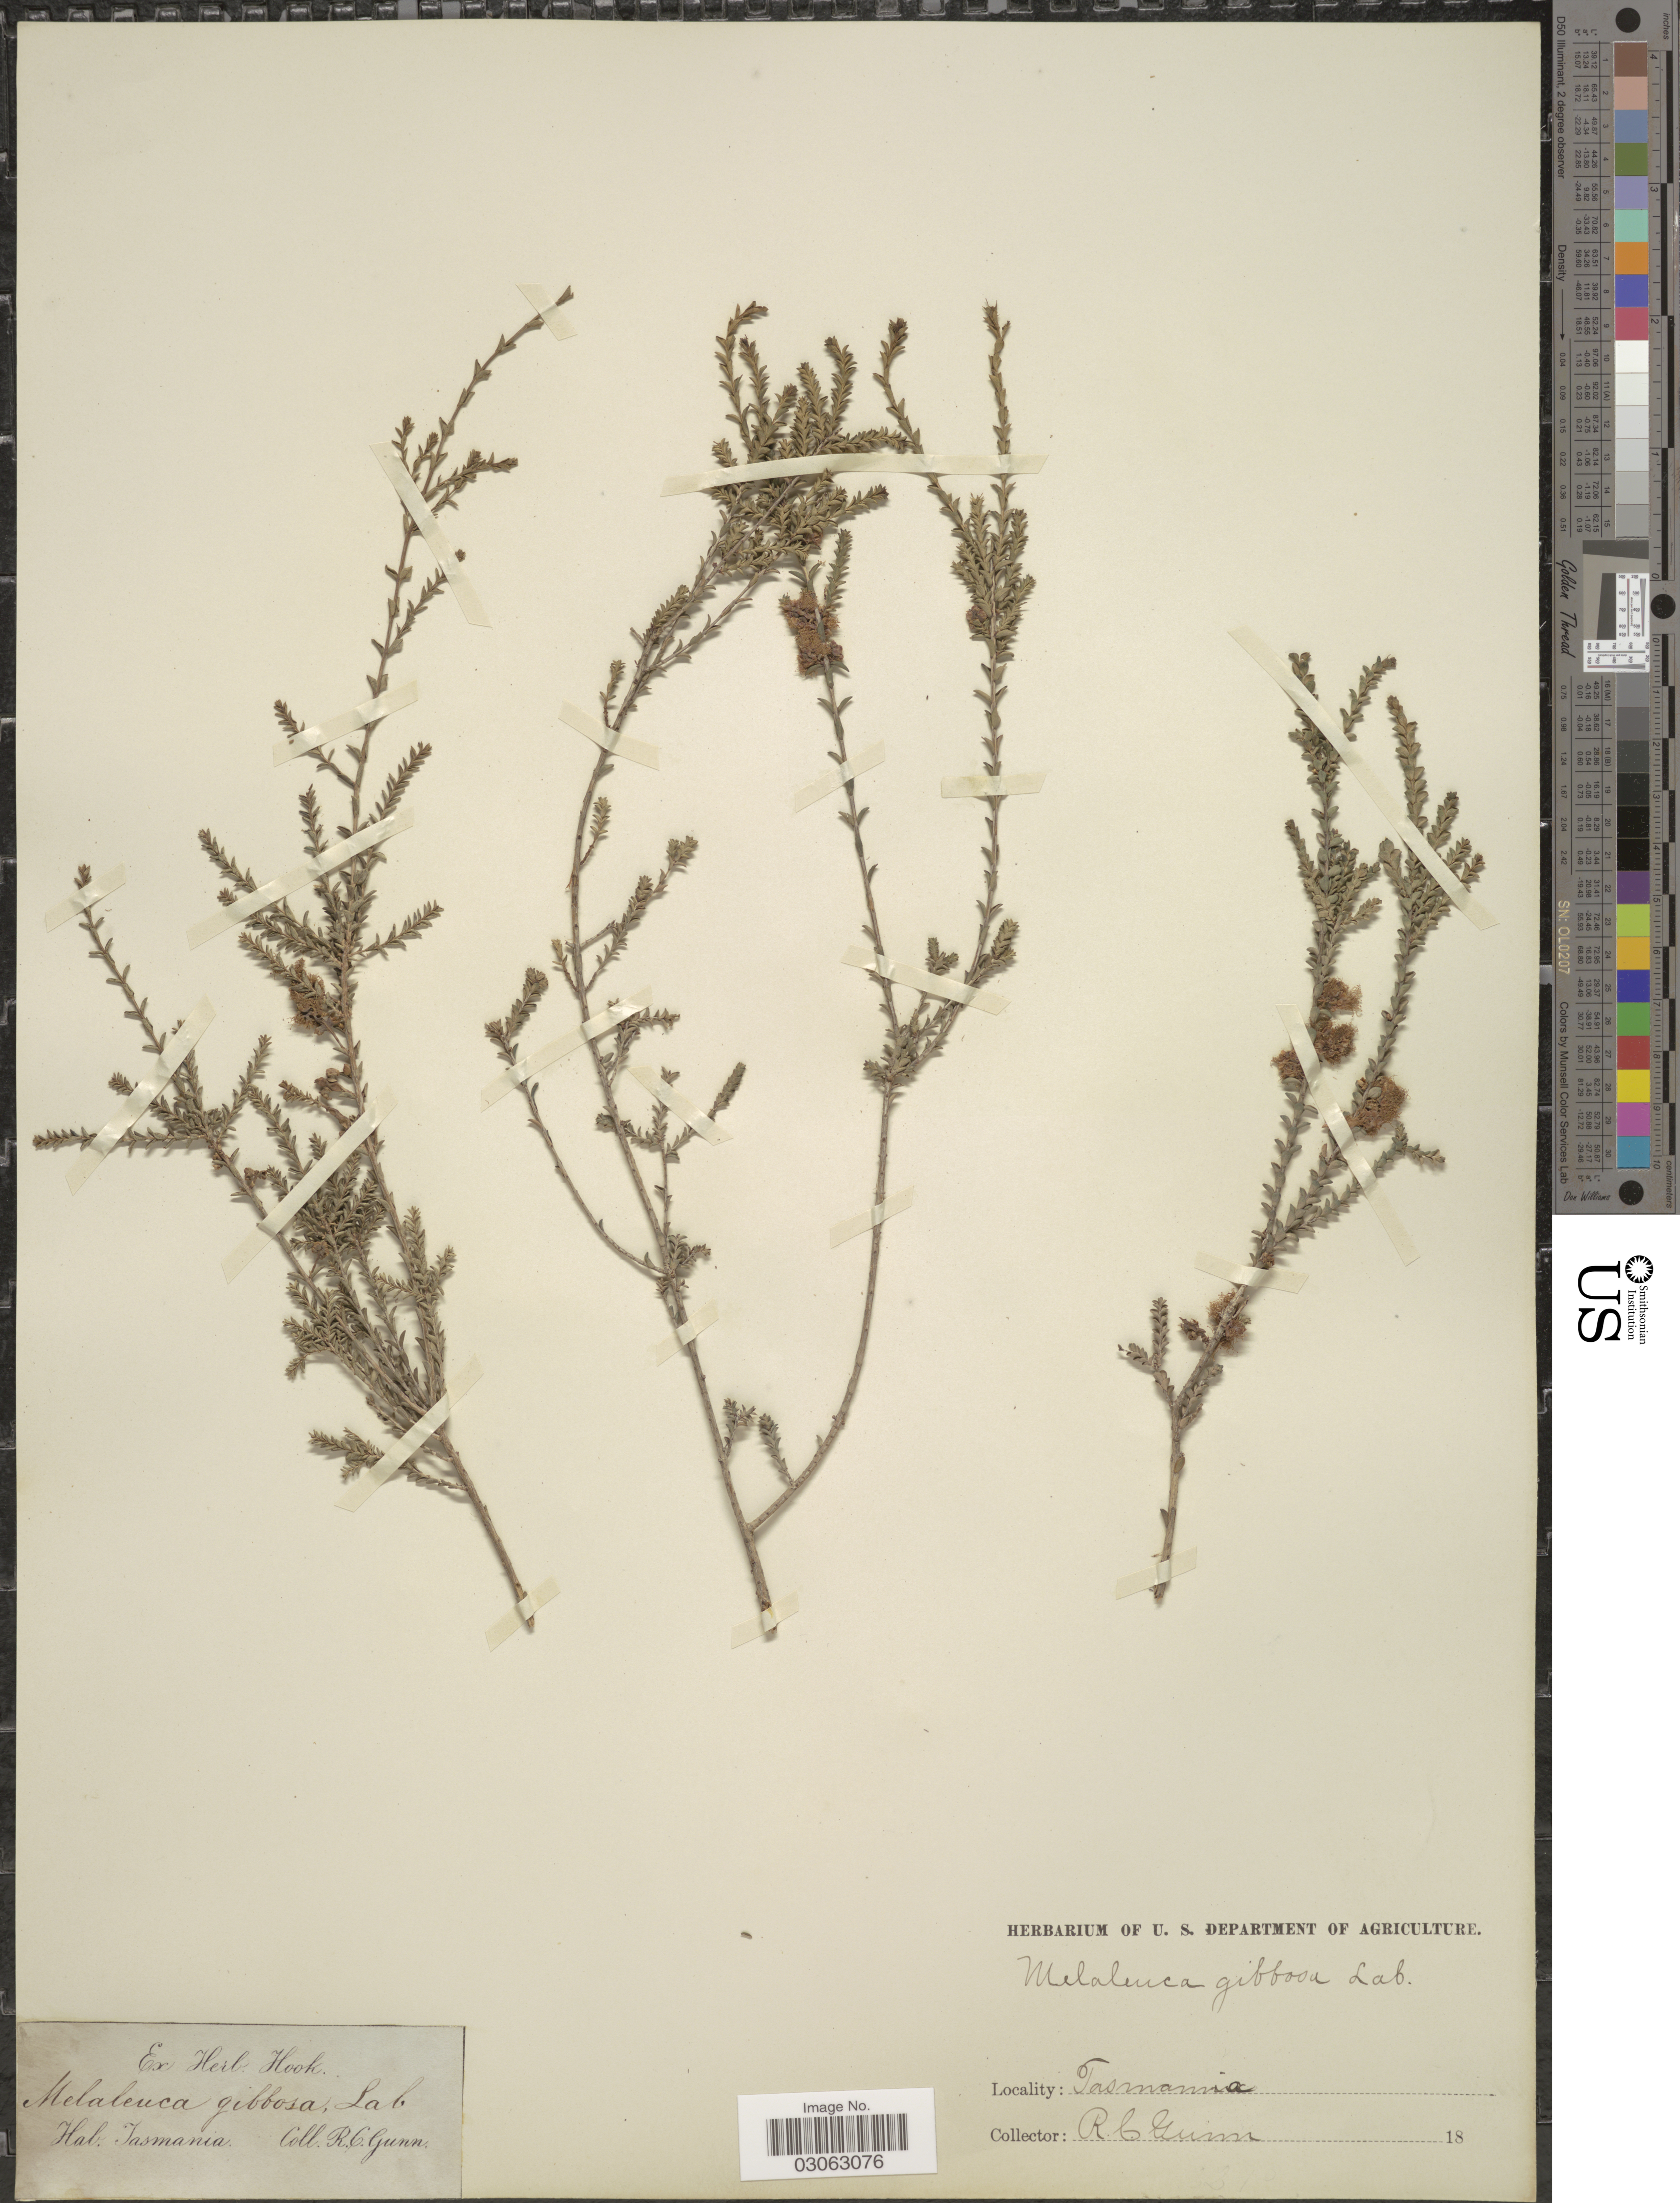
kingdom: Plantae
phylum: Tracheophyta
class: Magnoliopsida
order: Myrtales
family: Myrtaceae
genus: Melaleuca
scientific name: Melaleuca gibbosa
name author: Labill.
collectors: R. Gunn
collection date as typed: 18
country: Australia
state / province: Tasmania